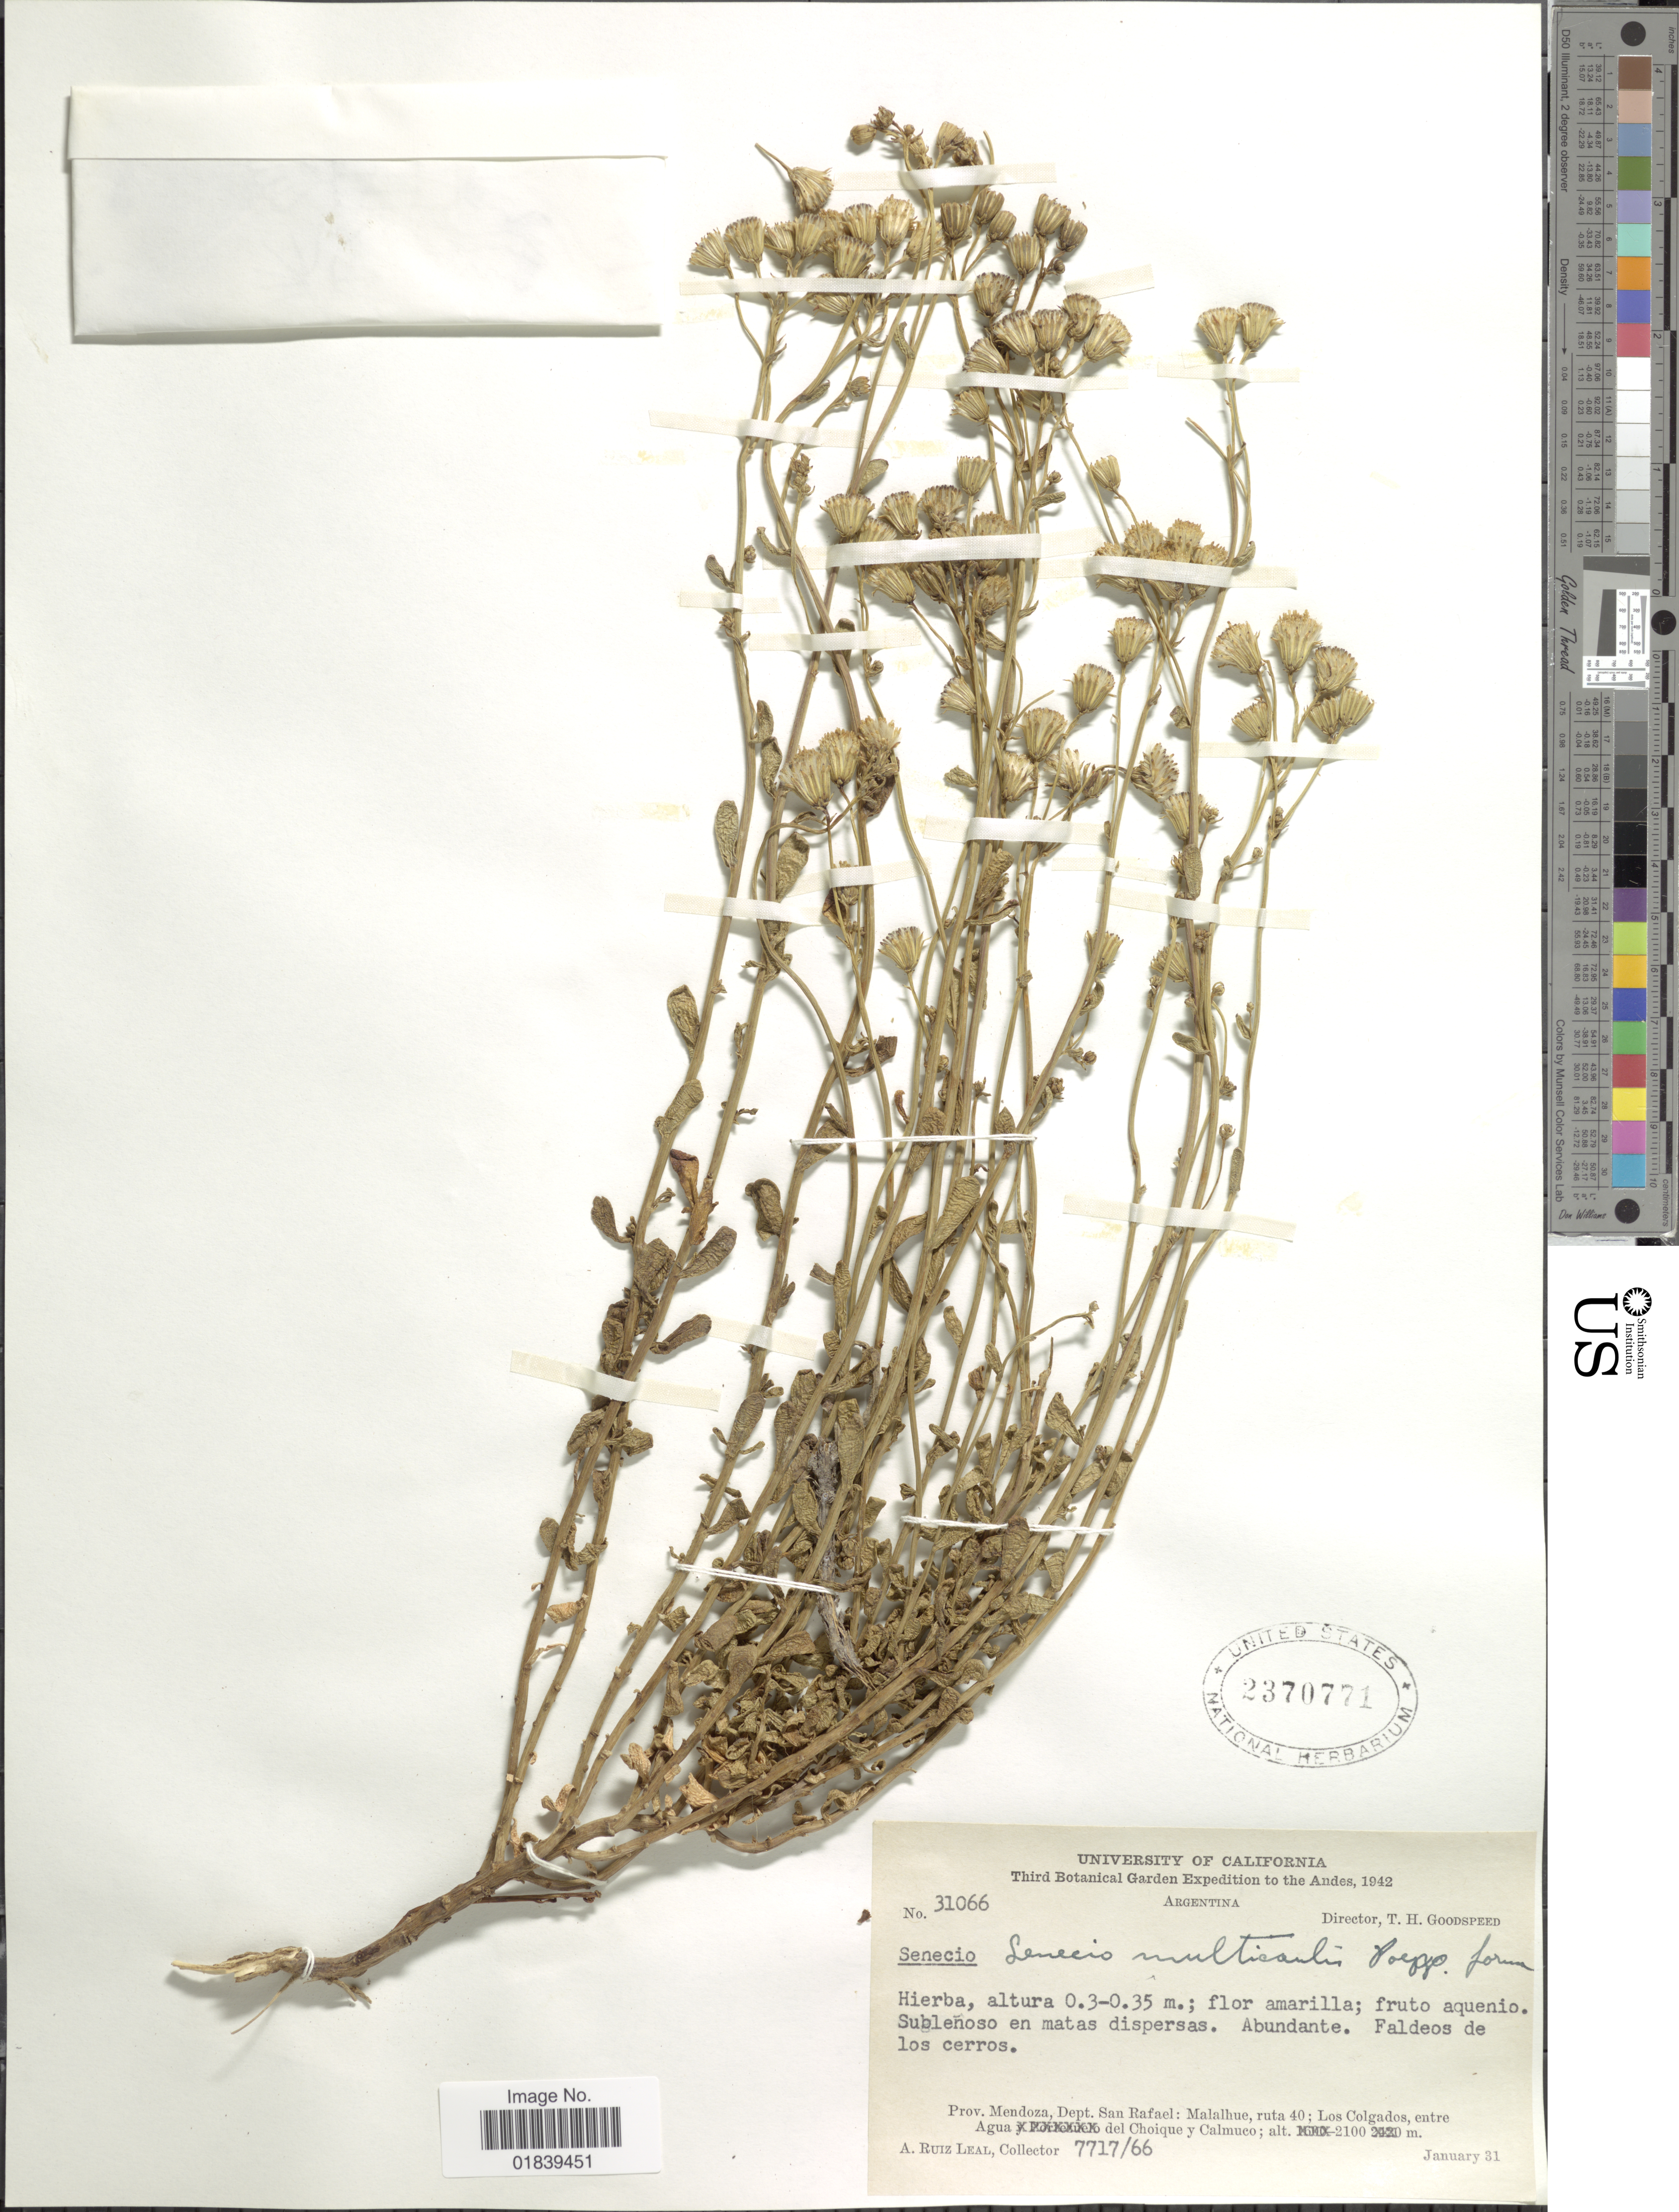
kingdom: Plantae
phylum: Tracheophyta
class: Magnoliopsida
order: Asterales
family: Asteraceae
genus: Senecio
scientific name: Senecio multicaulis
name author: A. Rich.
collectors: A. R. Leal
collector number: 7717/66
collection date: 1942-01-31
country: Argentina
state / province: Mendoza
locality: Andes, Dept. San Rafael, Malalhue, ruta 40, Los Colgados, entre Agua del Choique y Calmuco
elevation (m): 2100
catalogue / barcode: US 2370771